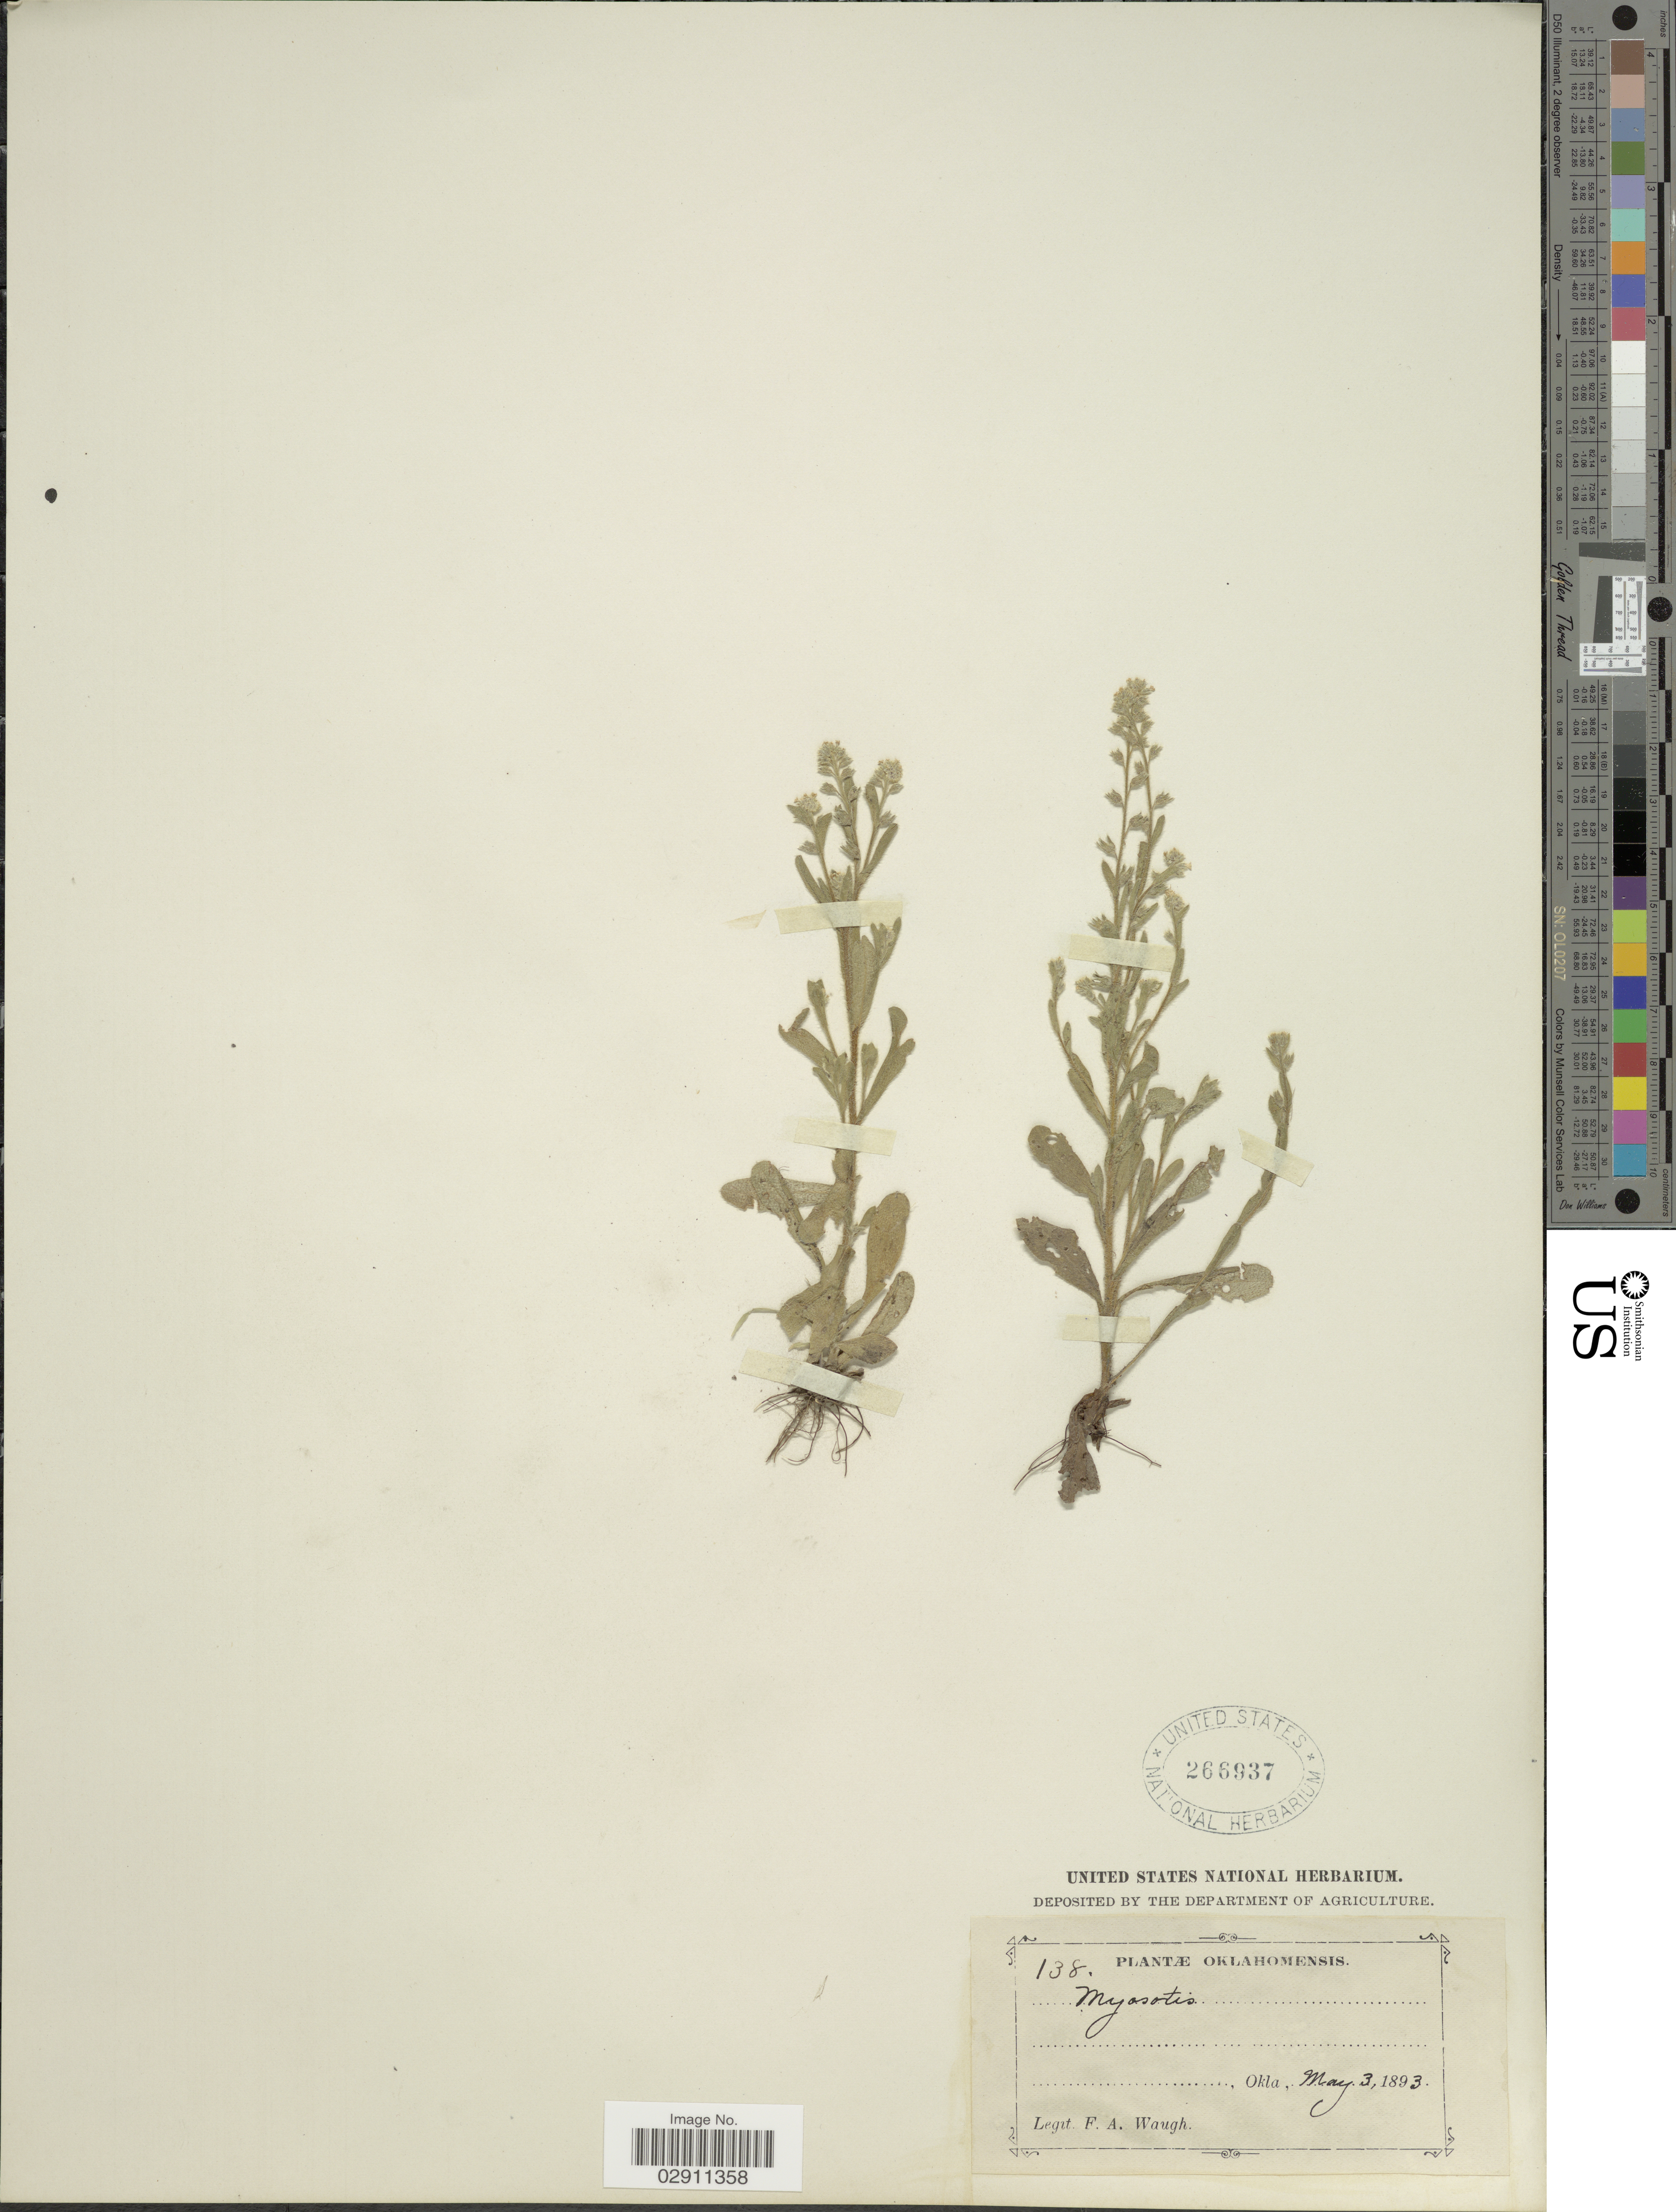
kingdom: Plantae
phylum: Tracheophyta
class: Magnoliopsida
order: Boraginales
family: Boraginaceae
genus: Myosotis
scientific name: Myosotis verna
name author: Nutt.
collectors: F. Waugh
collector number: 138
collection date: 1892-05-03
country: United States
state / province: Oklahoma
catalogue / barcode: US 266937